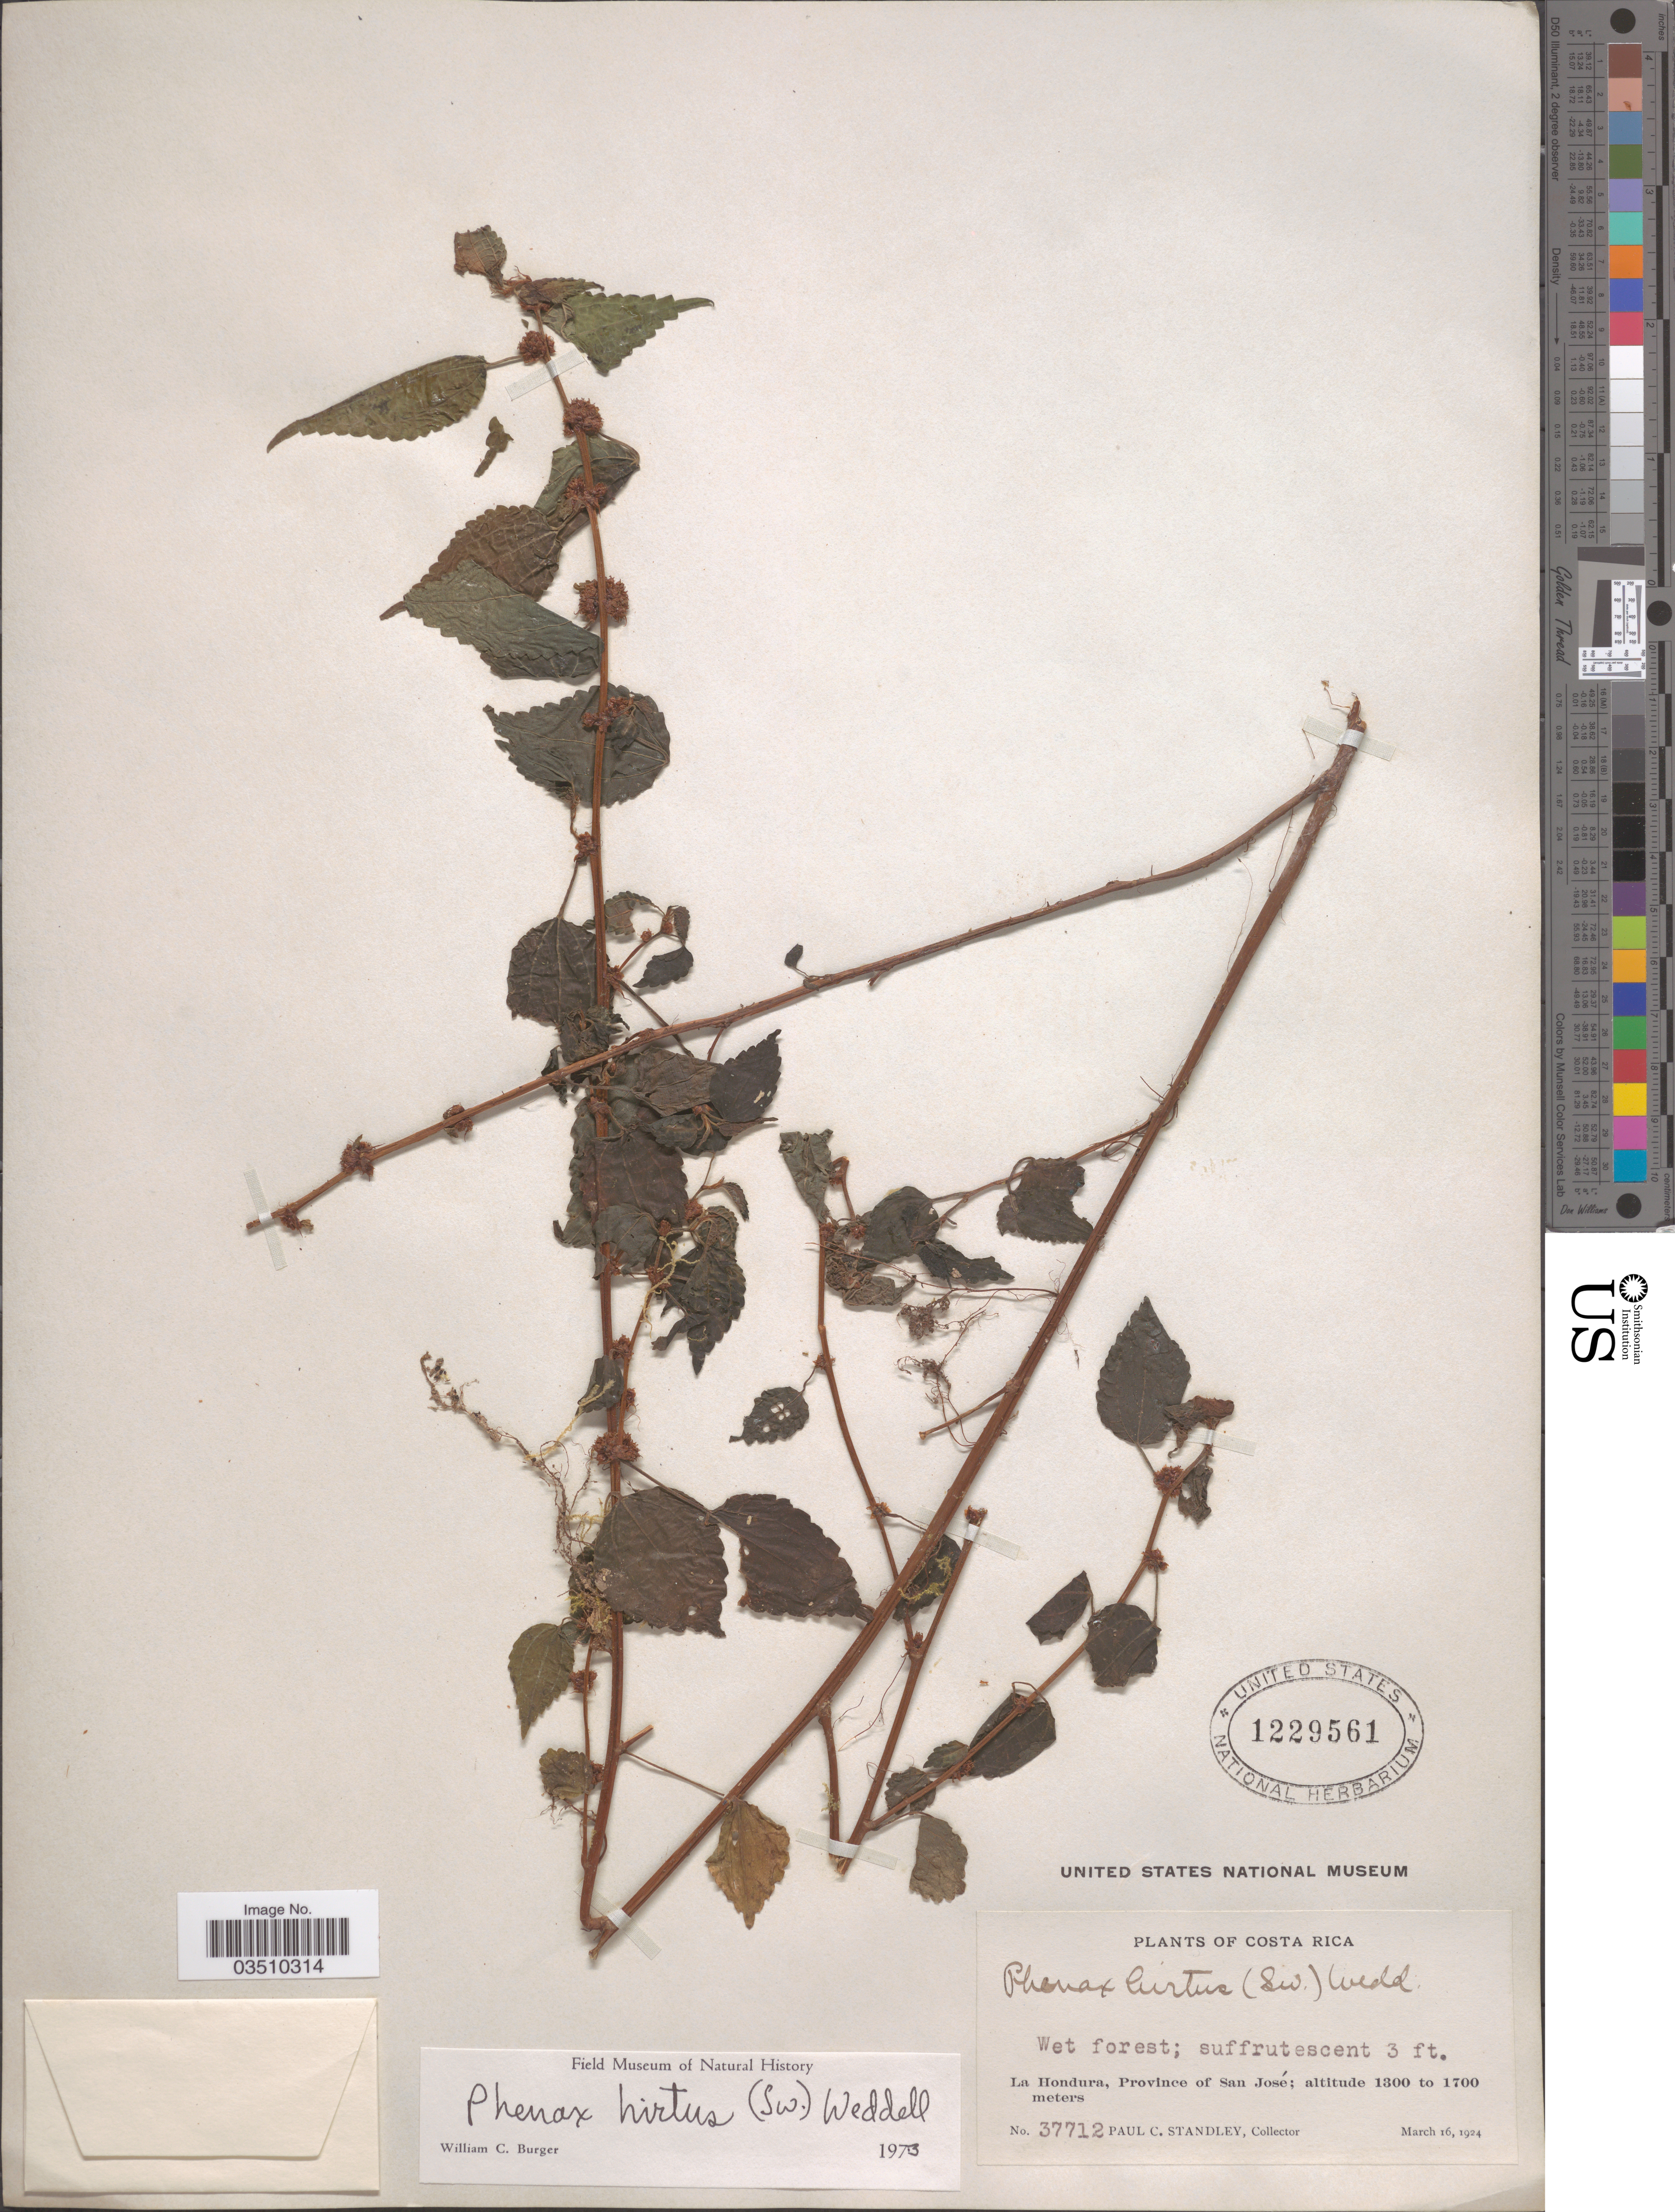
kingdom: Plantae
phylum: Tracheophyta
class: Magnoliopsida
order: Rosales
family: Urticaceae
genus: Phenax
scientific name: Phenax hirtus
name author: (Sw.) Wedd.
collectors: P. C. Standley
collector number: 37712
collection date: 1924-03-16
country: Costa Rica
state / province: San José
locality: La Hondura.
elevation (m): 1300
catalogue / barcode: US 1229561